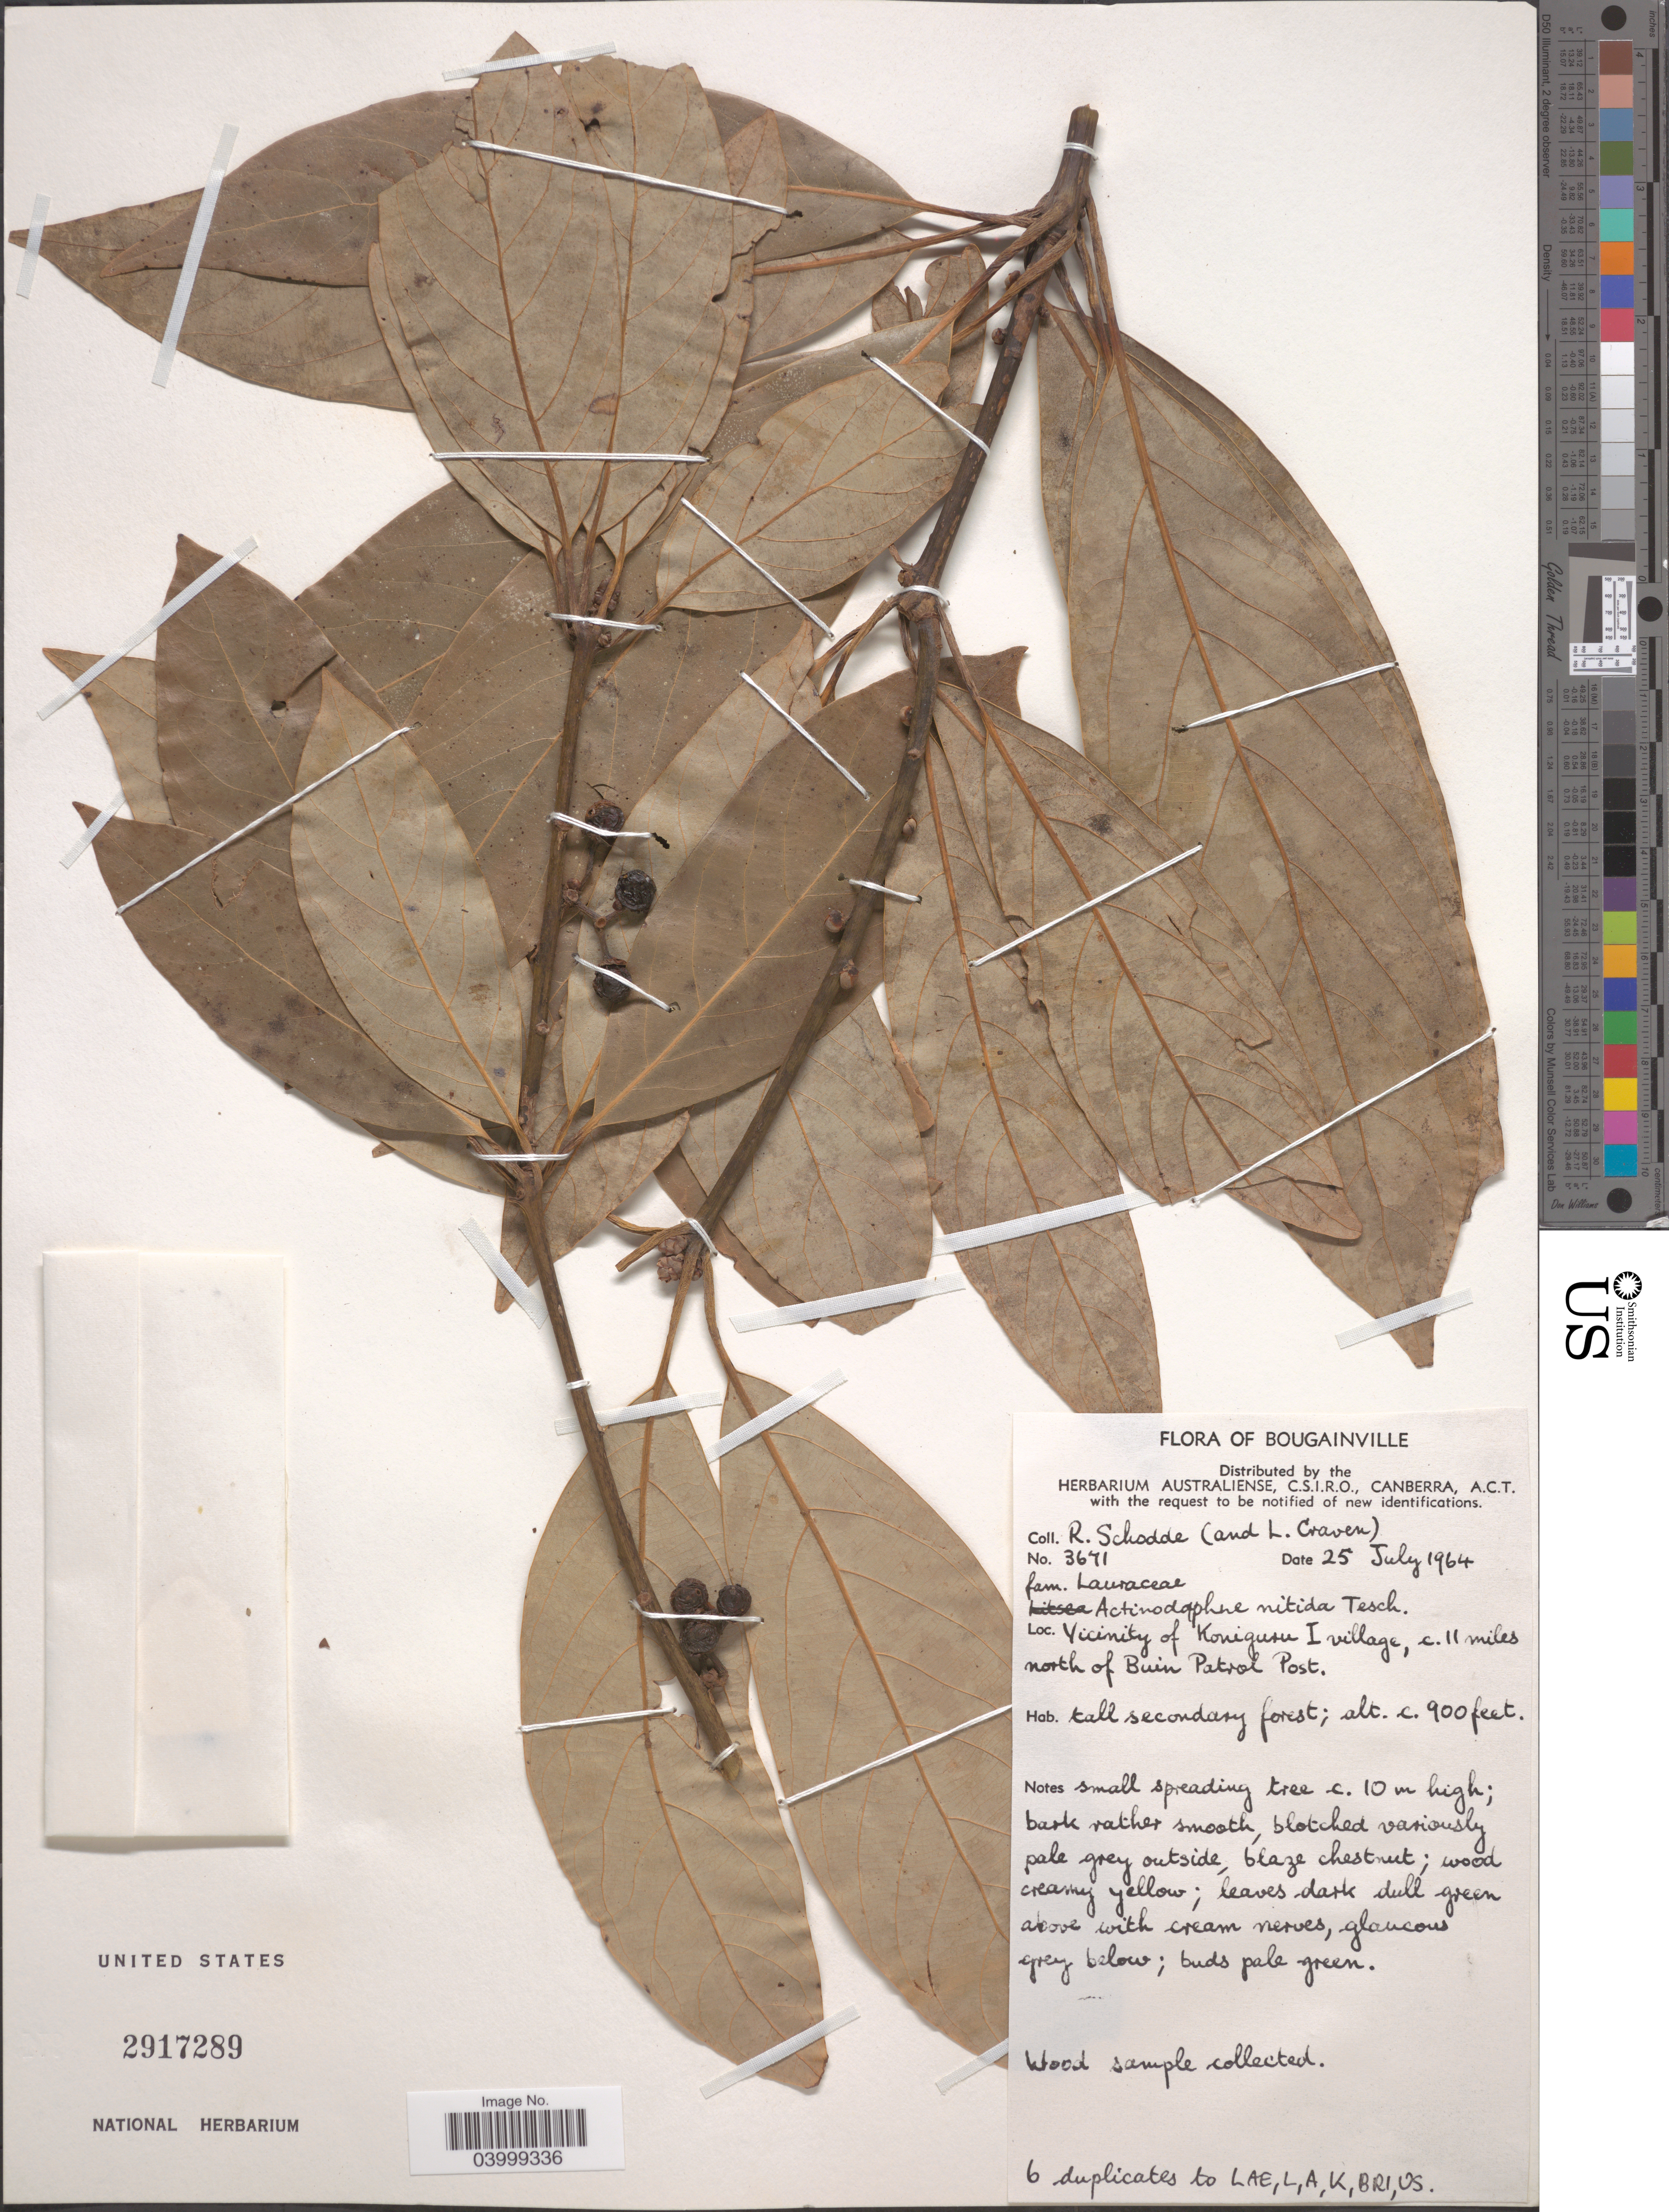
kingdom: Plantae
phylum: Tracheophyta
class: Magnoliopsida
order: Laurales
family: Lauraceae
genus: Actinodaphne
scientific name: Actinodaphne nitida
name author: Teschner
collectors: R. Schodde & L. A. Craven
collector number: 3671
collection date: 1964-07-25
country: Papua New Guinea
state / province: Bougainville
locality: Vicinity of Konigusu I village, c. 11 miles north of Buin Patrol Post.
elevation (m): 274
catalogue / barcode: US 2917289